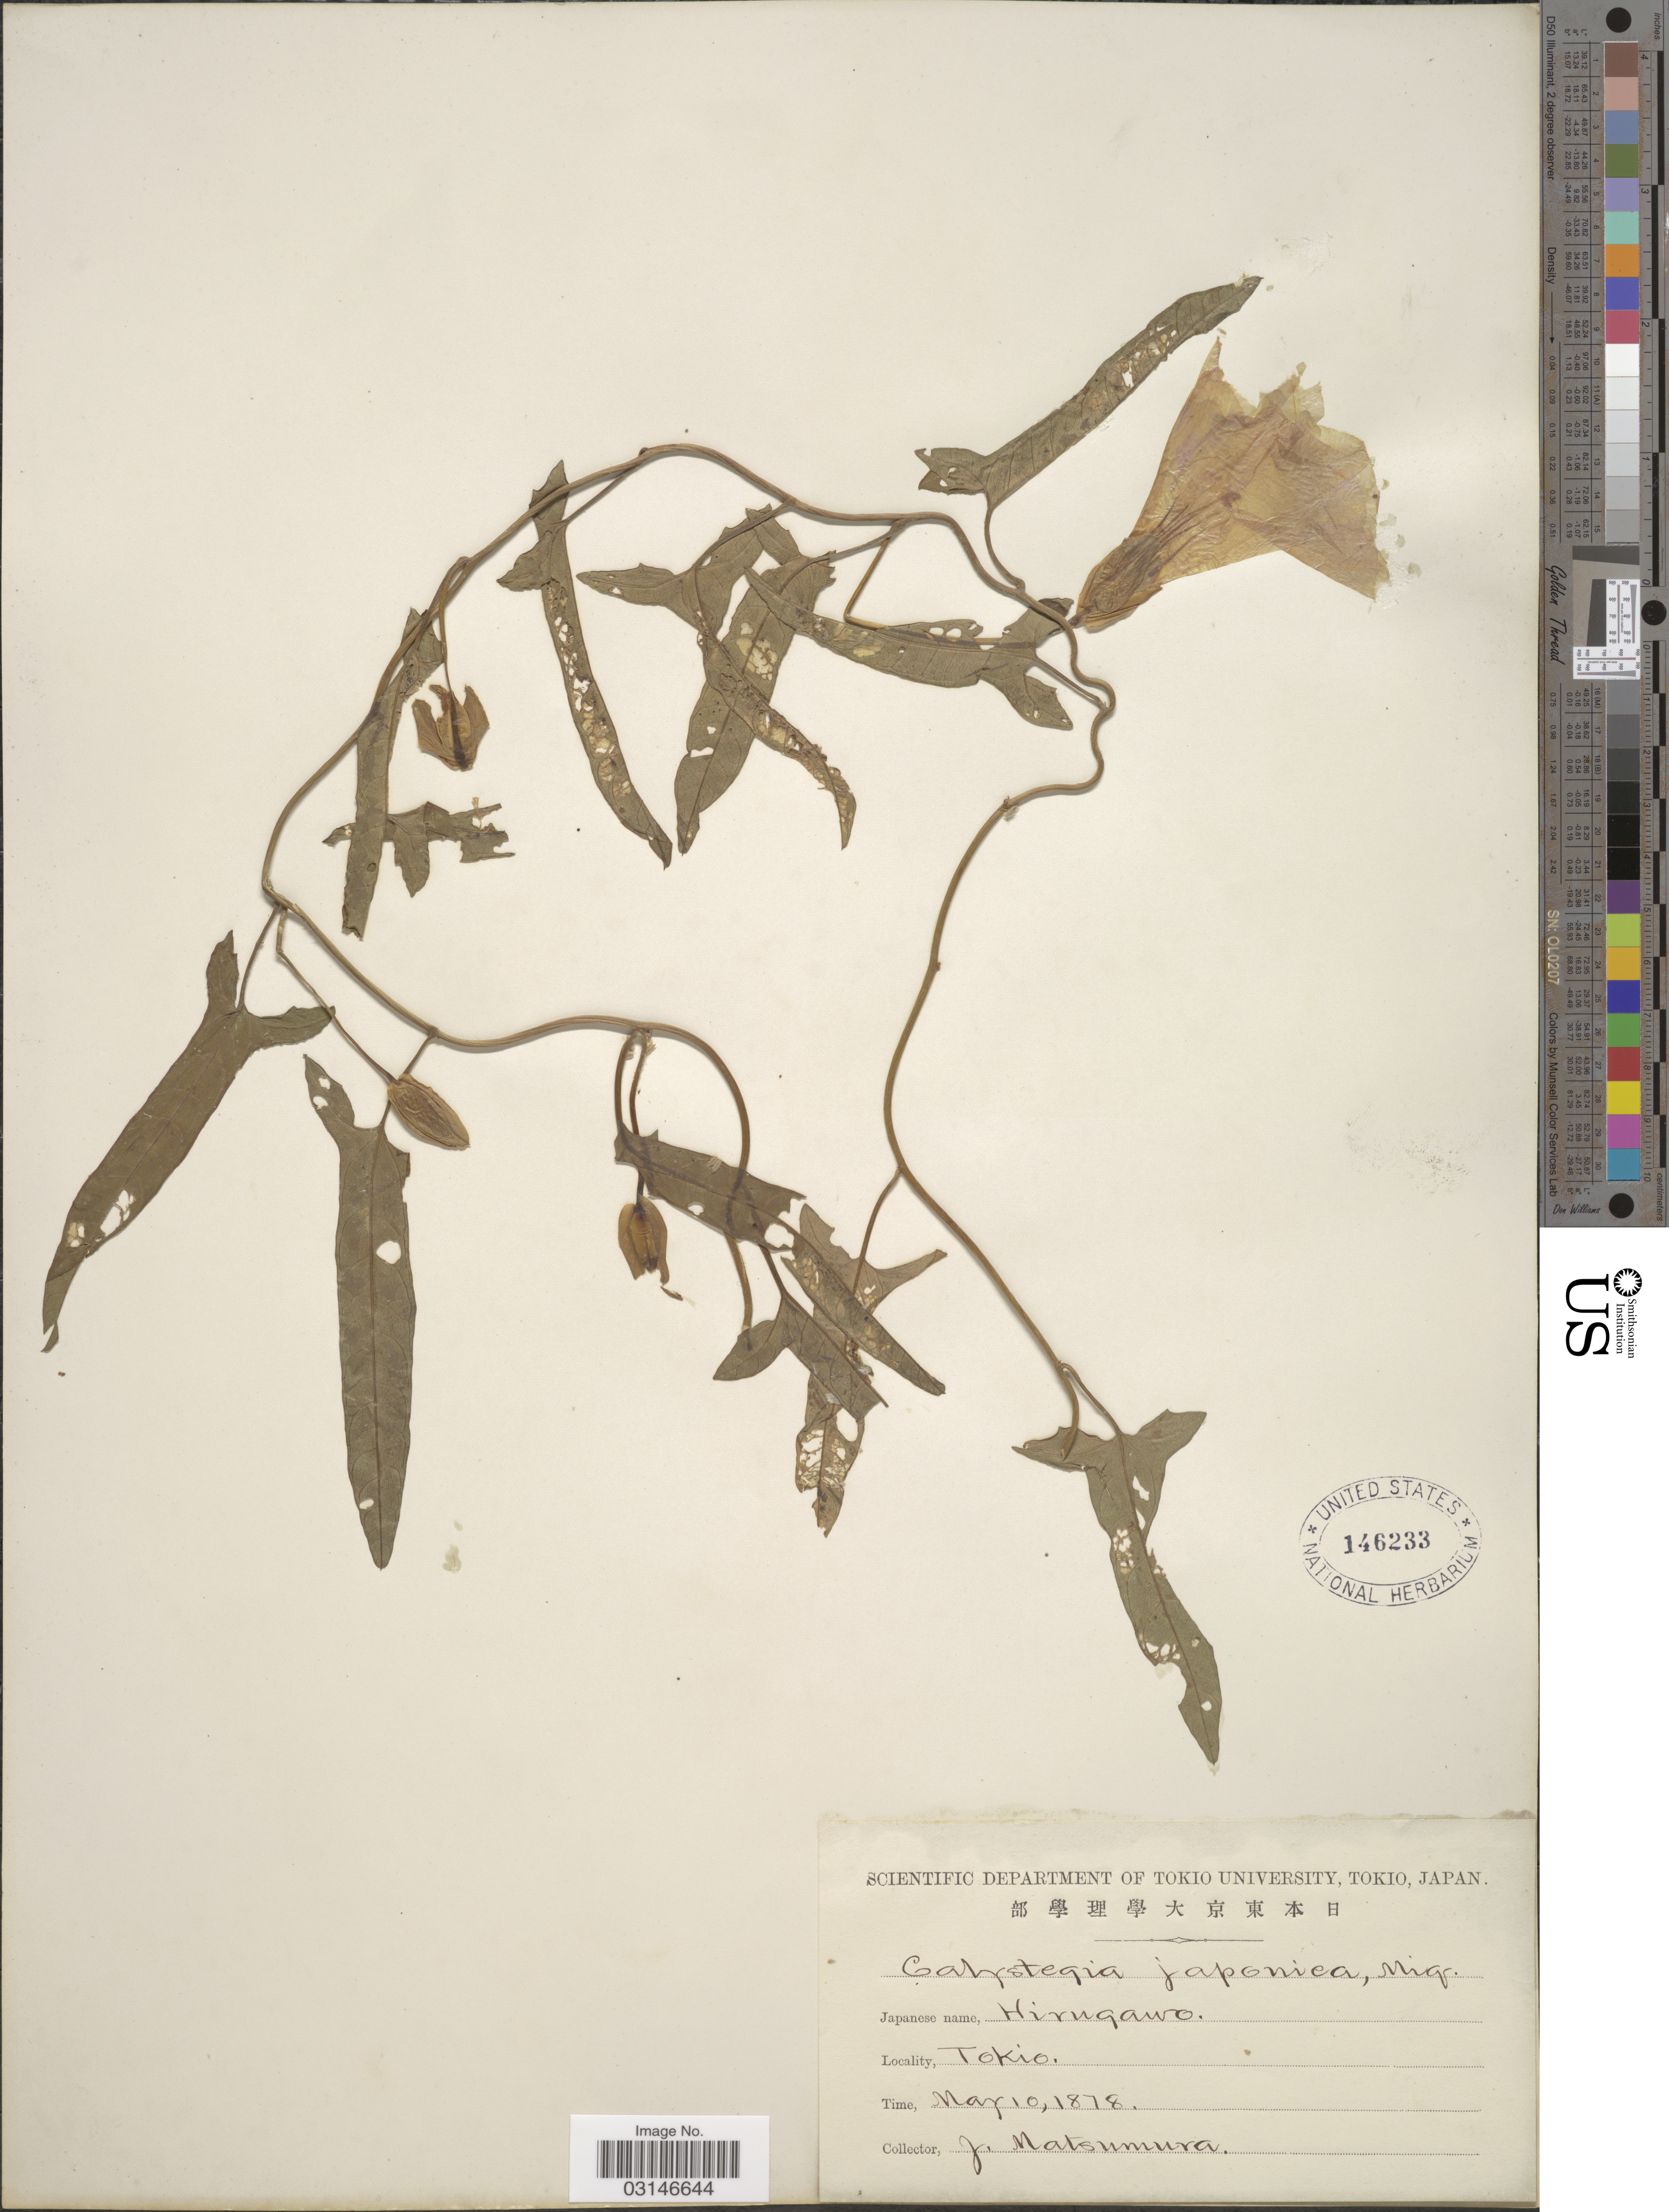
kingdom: Plantae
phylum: Tracheophyta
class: Magnoliopsida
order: Solanales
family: Convolvulaceae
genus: Calystegia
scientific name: Calystegia hederacea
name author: Thunb.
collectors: J. Matsumura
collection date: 1878-05-10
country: Japan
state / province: Tokyo, Federal City of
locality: Tokio.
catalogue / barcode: US 146233